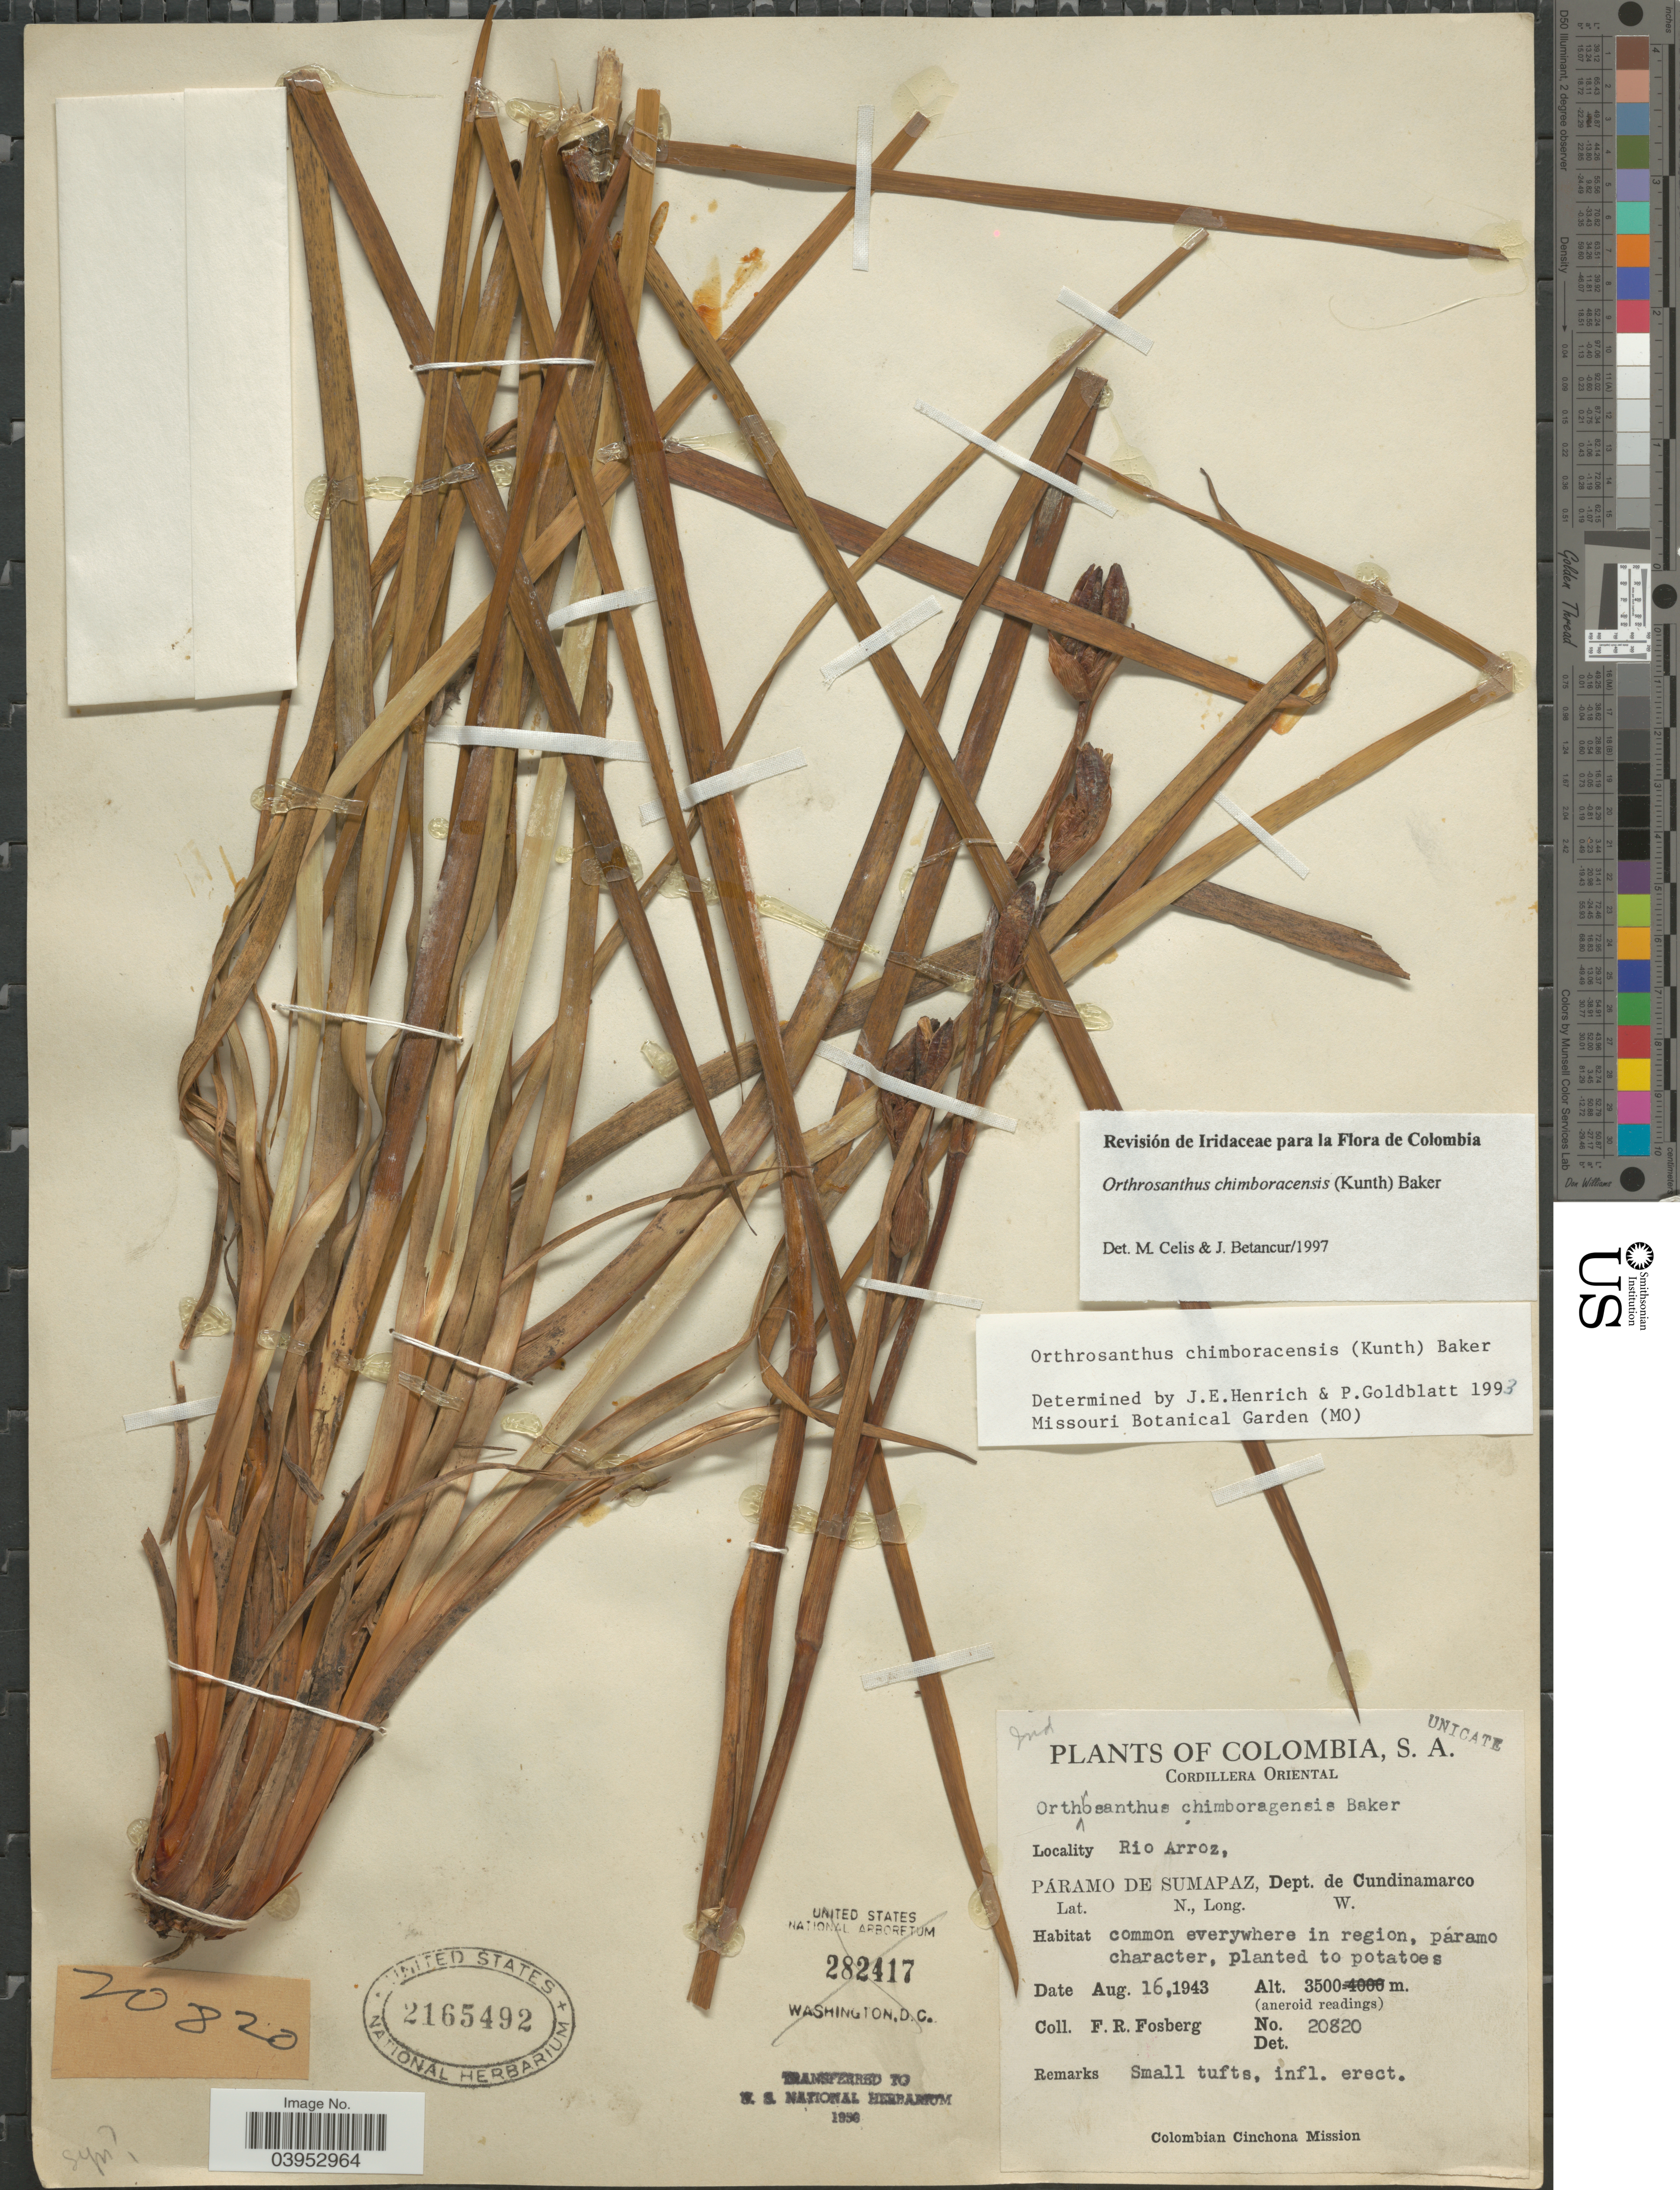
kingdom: Plantae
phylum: Tracheophyta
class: Liliopsida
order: Asparagales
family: Iridaceae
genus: Orthrosanthus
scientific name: Orthrosanthus chimboracensis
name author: (Kunth) Baker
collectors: F. R. Fosberg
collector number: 20820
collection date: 1943-08-16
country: Colombia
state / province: Cundinamarca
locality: Cordillera Oriental. Rio Arroz, Páramo de Sumapaz, Dept. de Cundinamarca.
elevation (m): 3500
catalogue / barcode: US 2165492